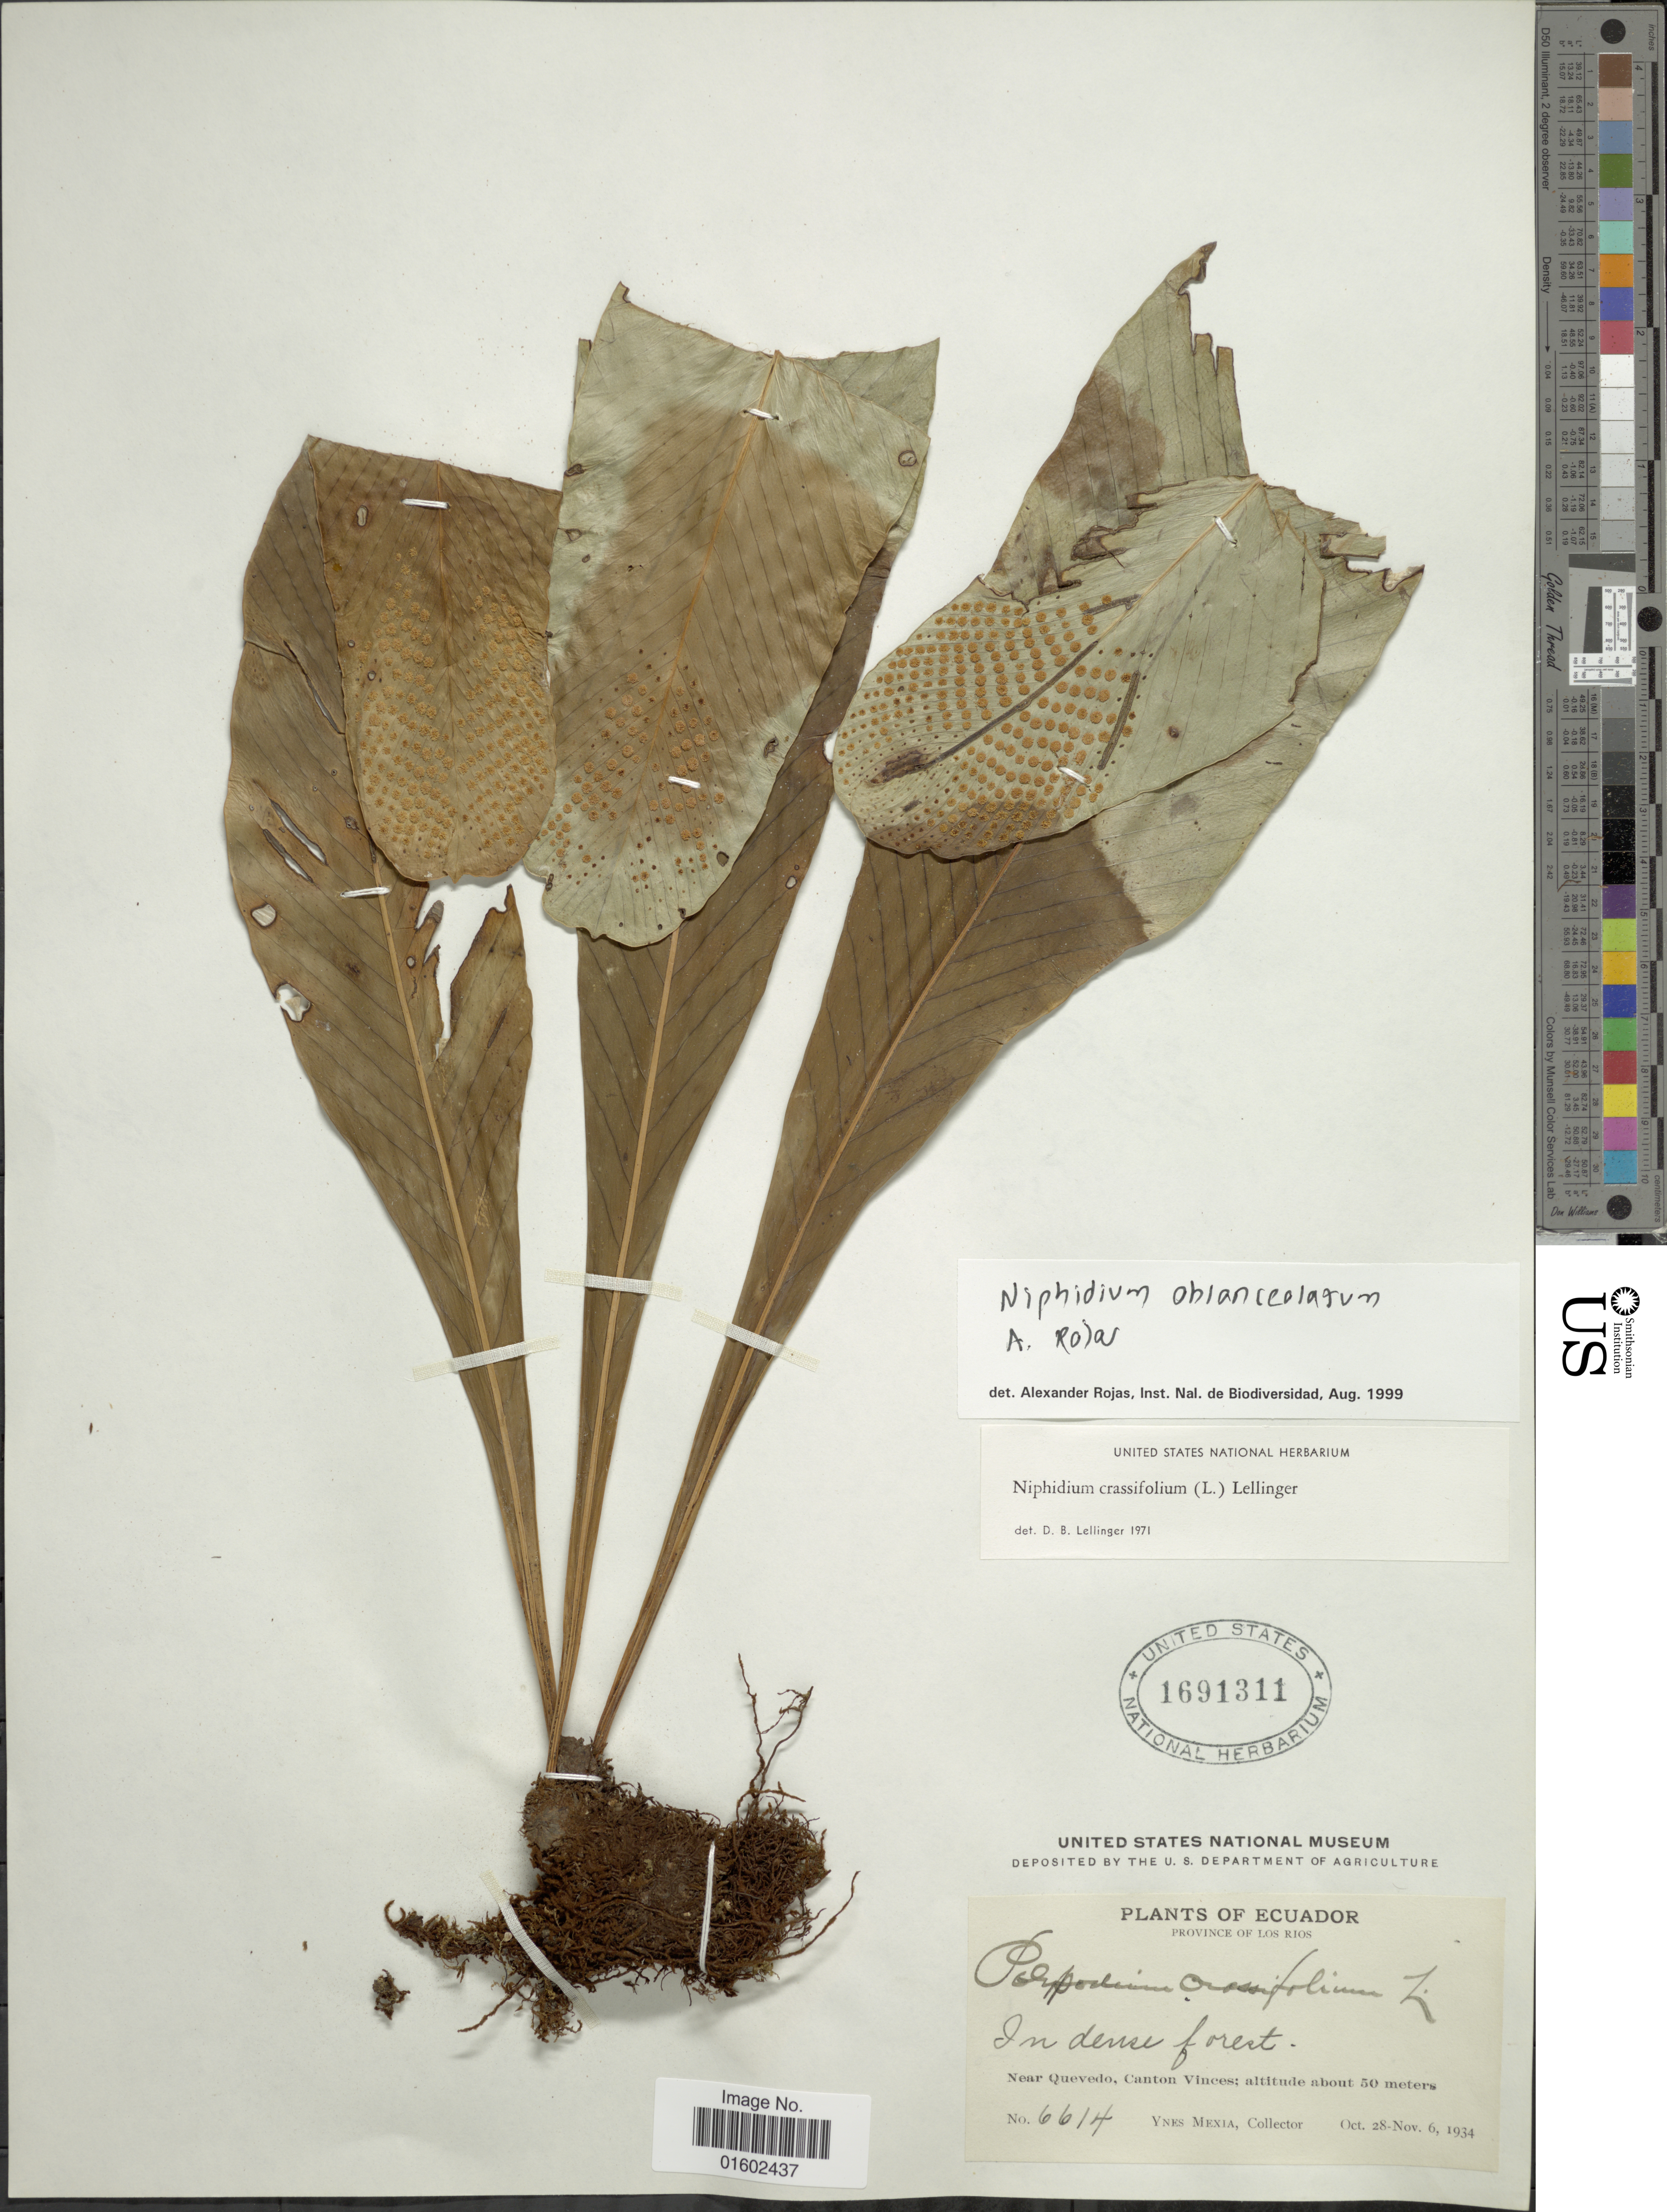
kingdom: Plantae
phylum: Tracheophyta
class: Polypodiopsida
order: Polypodiales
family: Polypodiaceae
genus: Niphidium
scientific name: Niphidium crassifolium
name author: (L.) Lellinger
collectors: Y. Mexia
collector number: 6614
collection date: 1934-10-28/1934-11-06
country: Ecuador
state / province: Los Ríos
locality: Near Quevedo, Canton Vinces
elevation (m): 50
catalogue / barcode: US 1691311